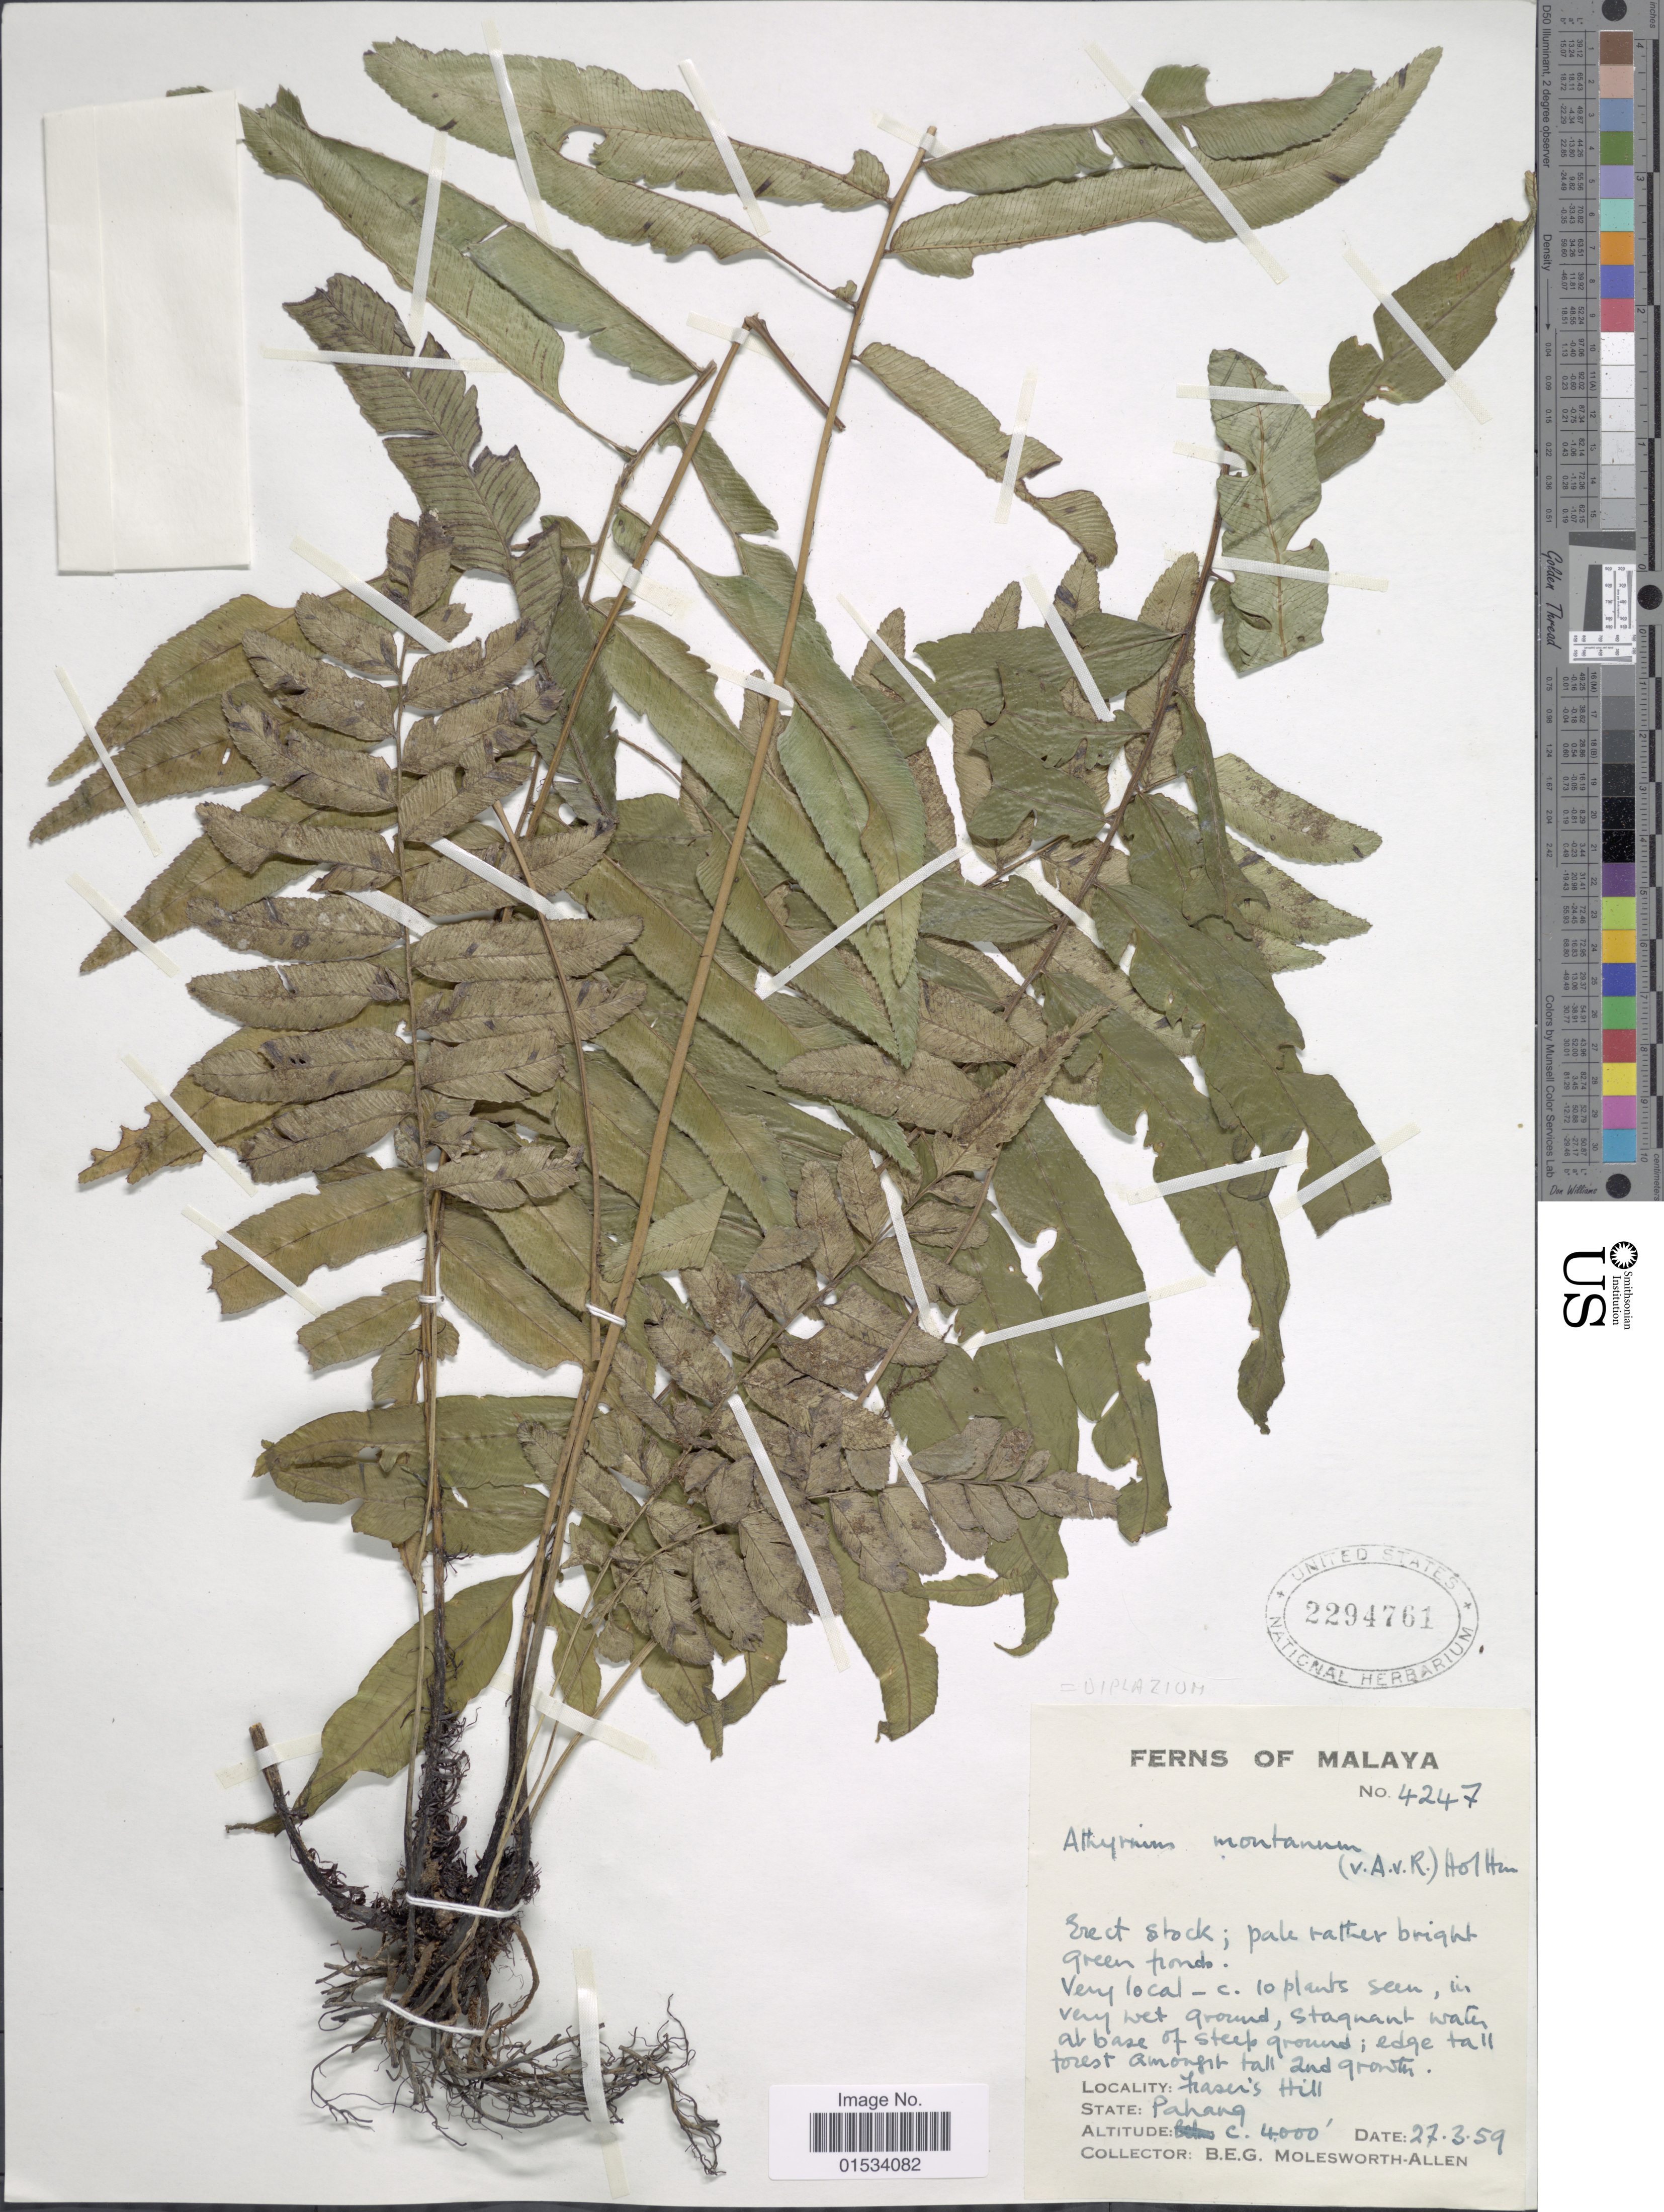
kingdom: Plantae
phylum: Tracheophyta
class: Polypodiopsida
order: Polypodiales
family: Athyriaceae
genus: Diplazium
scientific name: Diplazium montanum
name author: Alderw.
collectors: B. E. G. Molesworth-Allen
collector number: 4247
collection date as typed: Transcribed d/m/y: 27/3/59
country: Malaysia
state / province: Pahang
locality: Fraser's Hi;;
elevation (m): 1219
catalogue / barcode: US 2294761